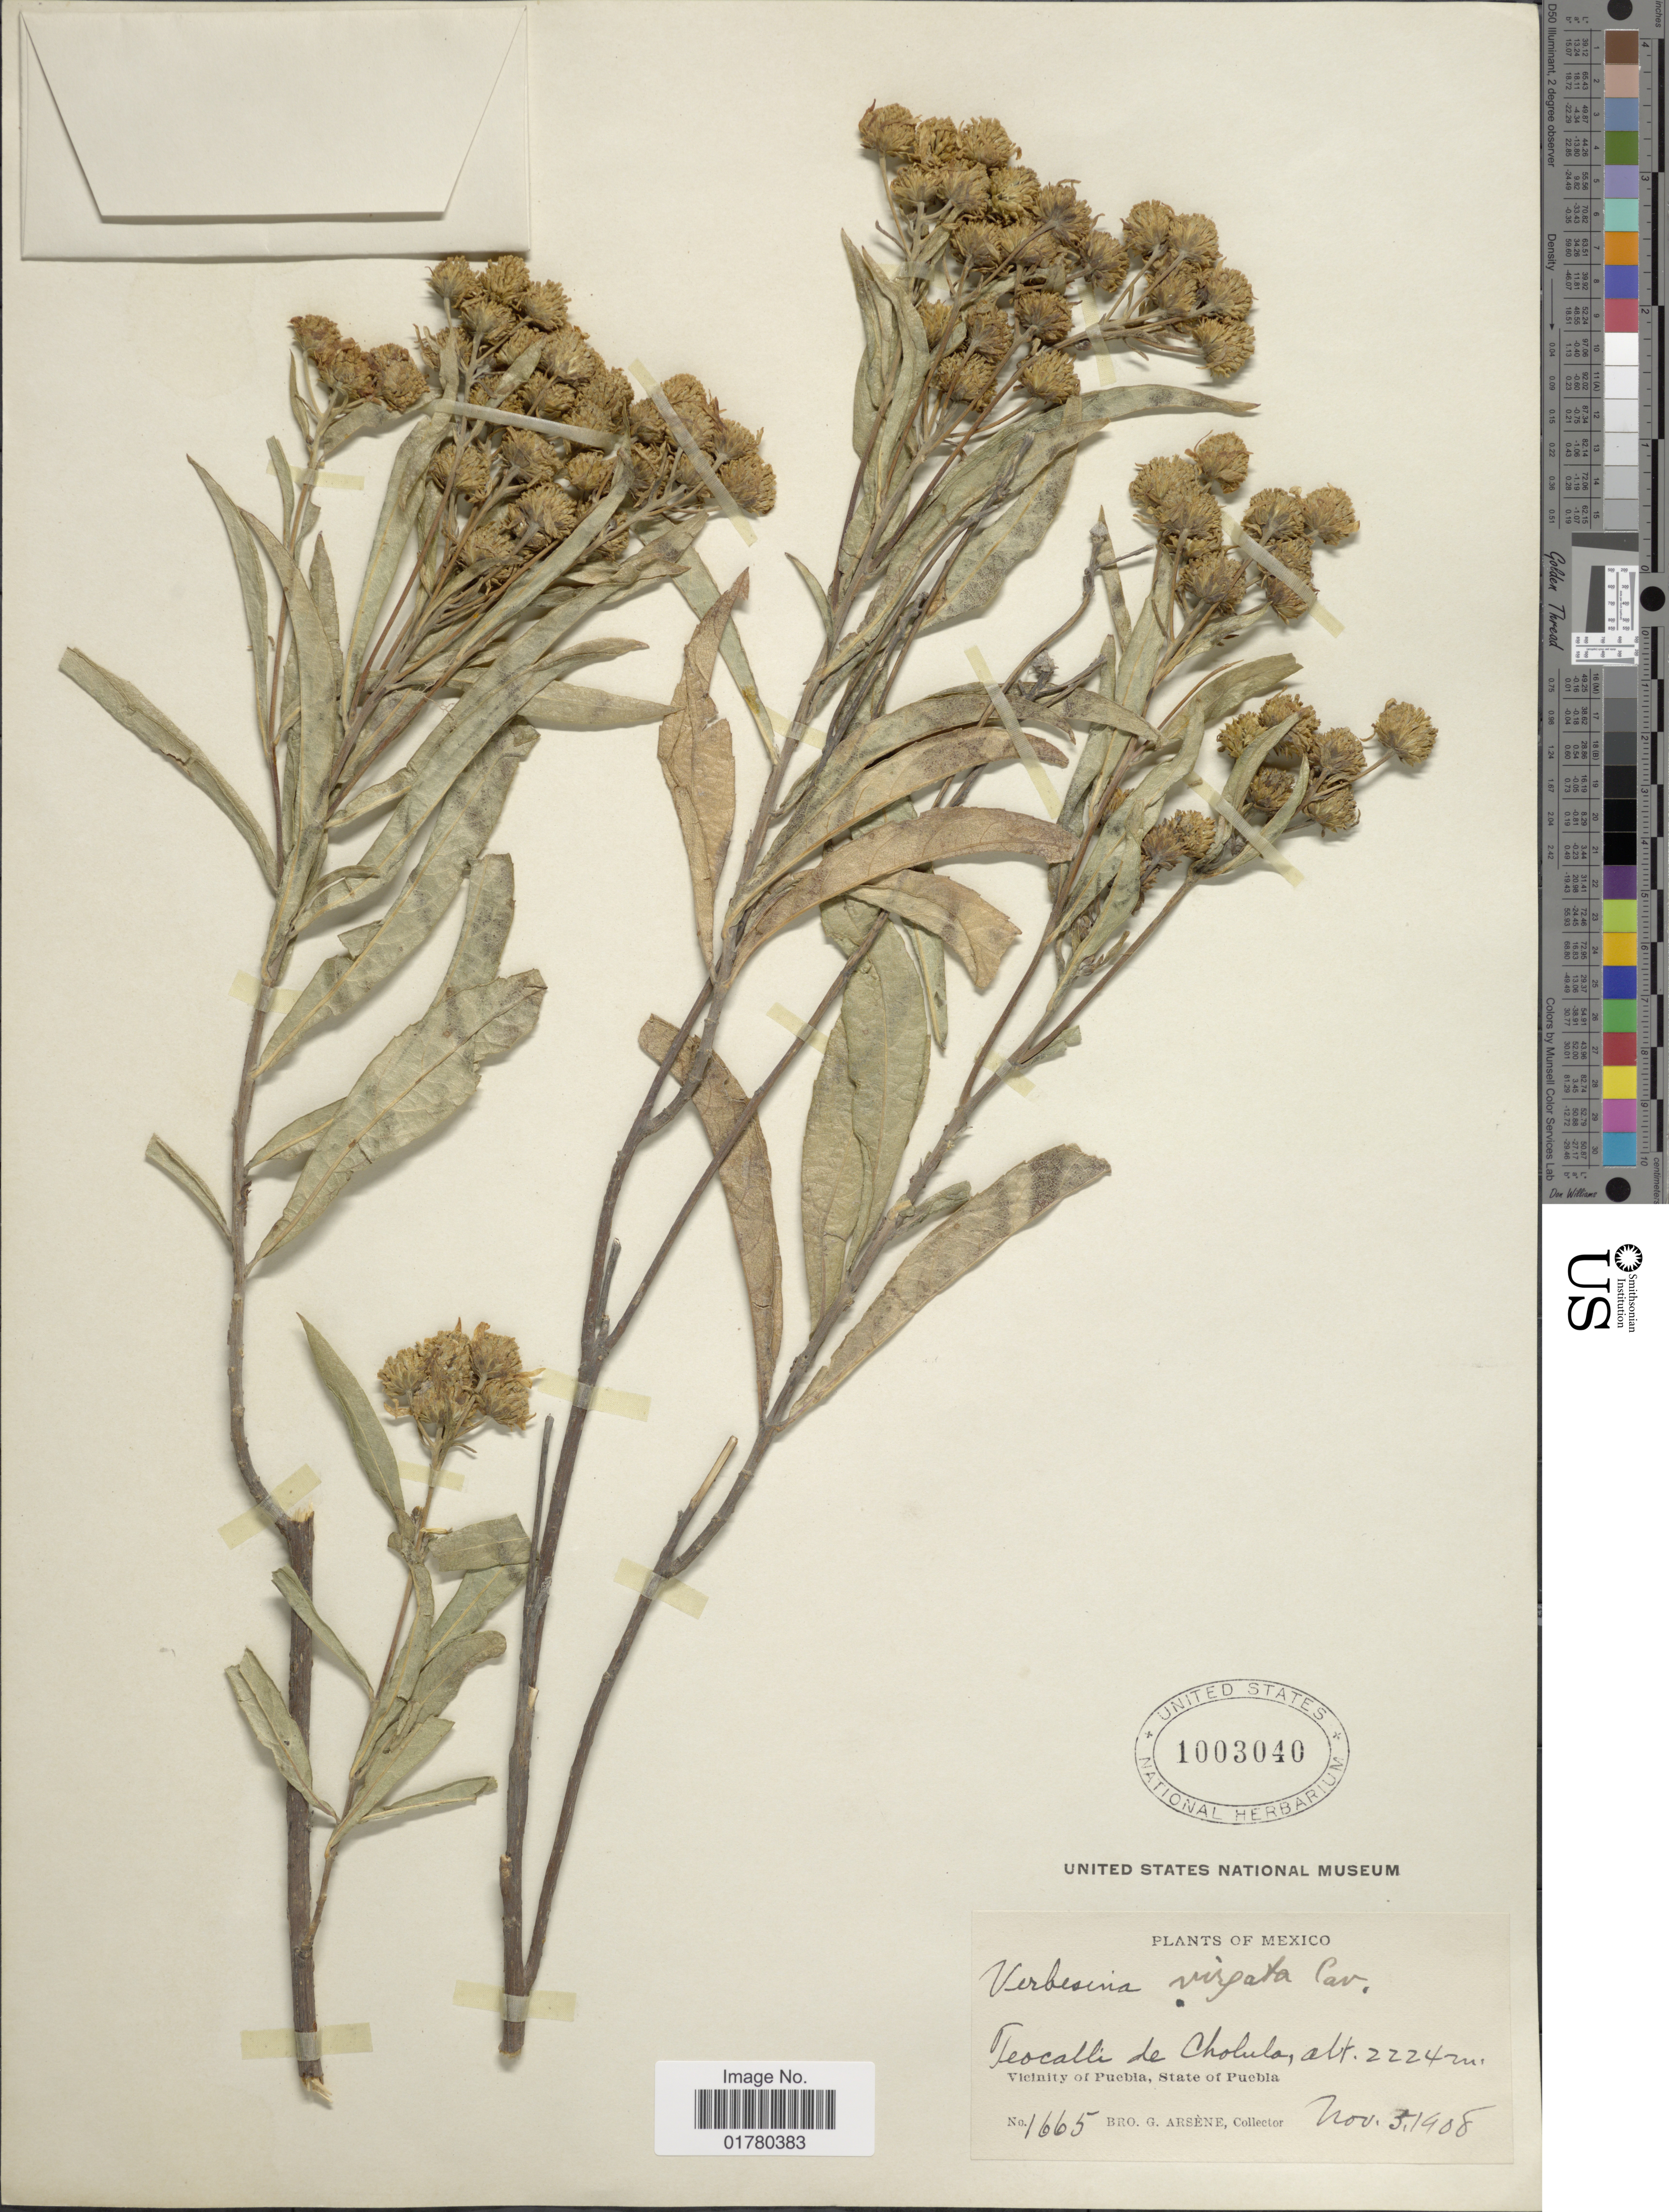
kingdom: Plantae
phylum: Tracheophyta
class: Magnoliopsida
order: Asterales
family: Asteraceae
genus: Verbesina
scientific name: Verbesina virgata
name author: Cav.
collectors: Bro. G. Arsène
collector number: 1665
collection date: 1908-11-03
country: Mexico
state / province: Puebla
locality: Teocalli de Cholula, Vicinity of Puebla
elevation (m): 2224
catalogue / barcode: US 1003040